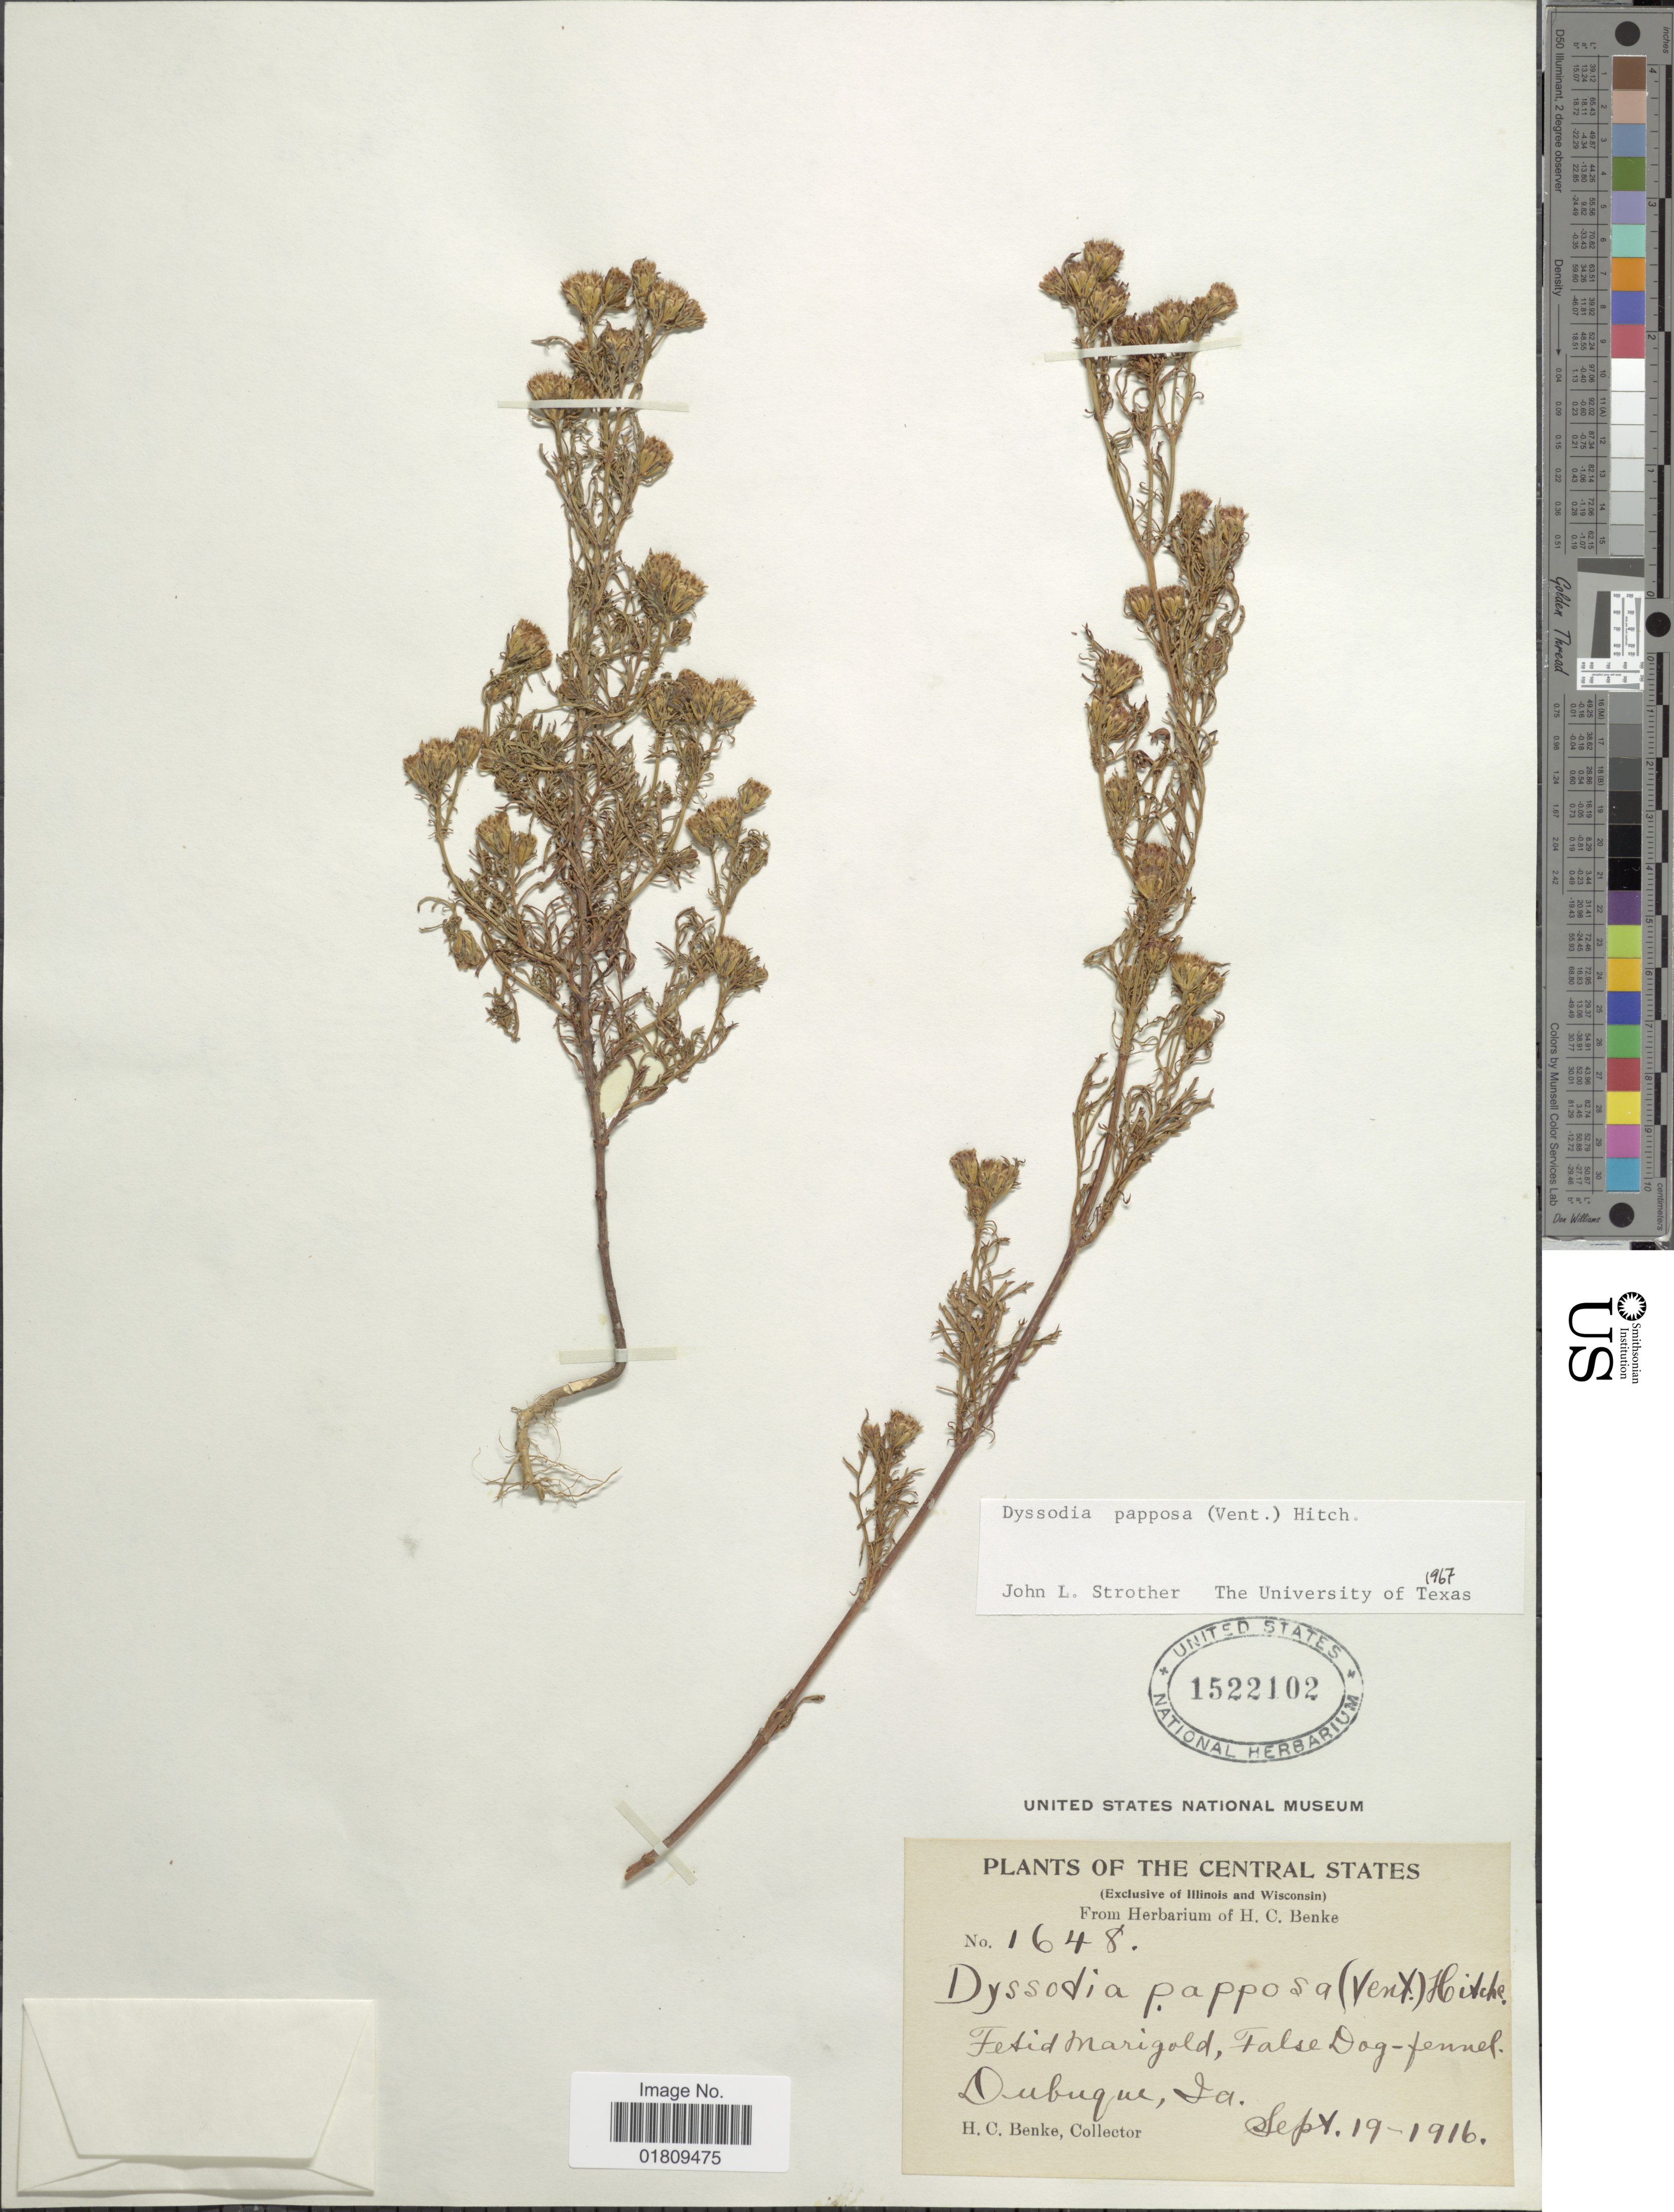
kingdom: Plantae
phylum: Tracheophyta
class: Magnoliopsida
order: Asterales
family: Asteraceae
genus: Dyssodia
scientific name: Dyssodia papposa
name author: (Vent.) Hitchc.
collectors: H. Benke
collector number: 1648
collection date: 1916-09-19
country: United States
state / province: Iowa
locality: Central States, Fesid Marigholg, False Dog-fennel, Dubuque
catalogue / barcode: US 1522102